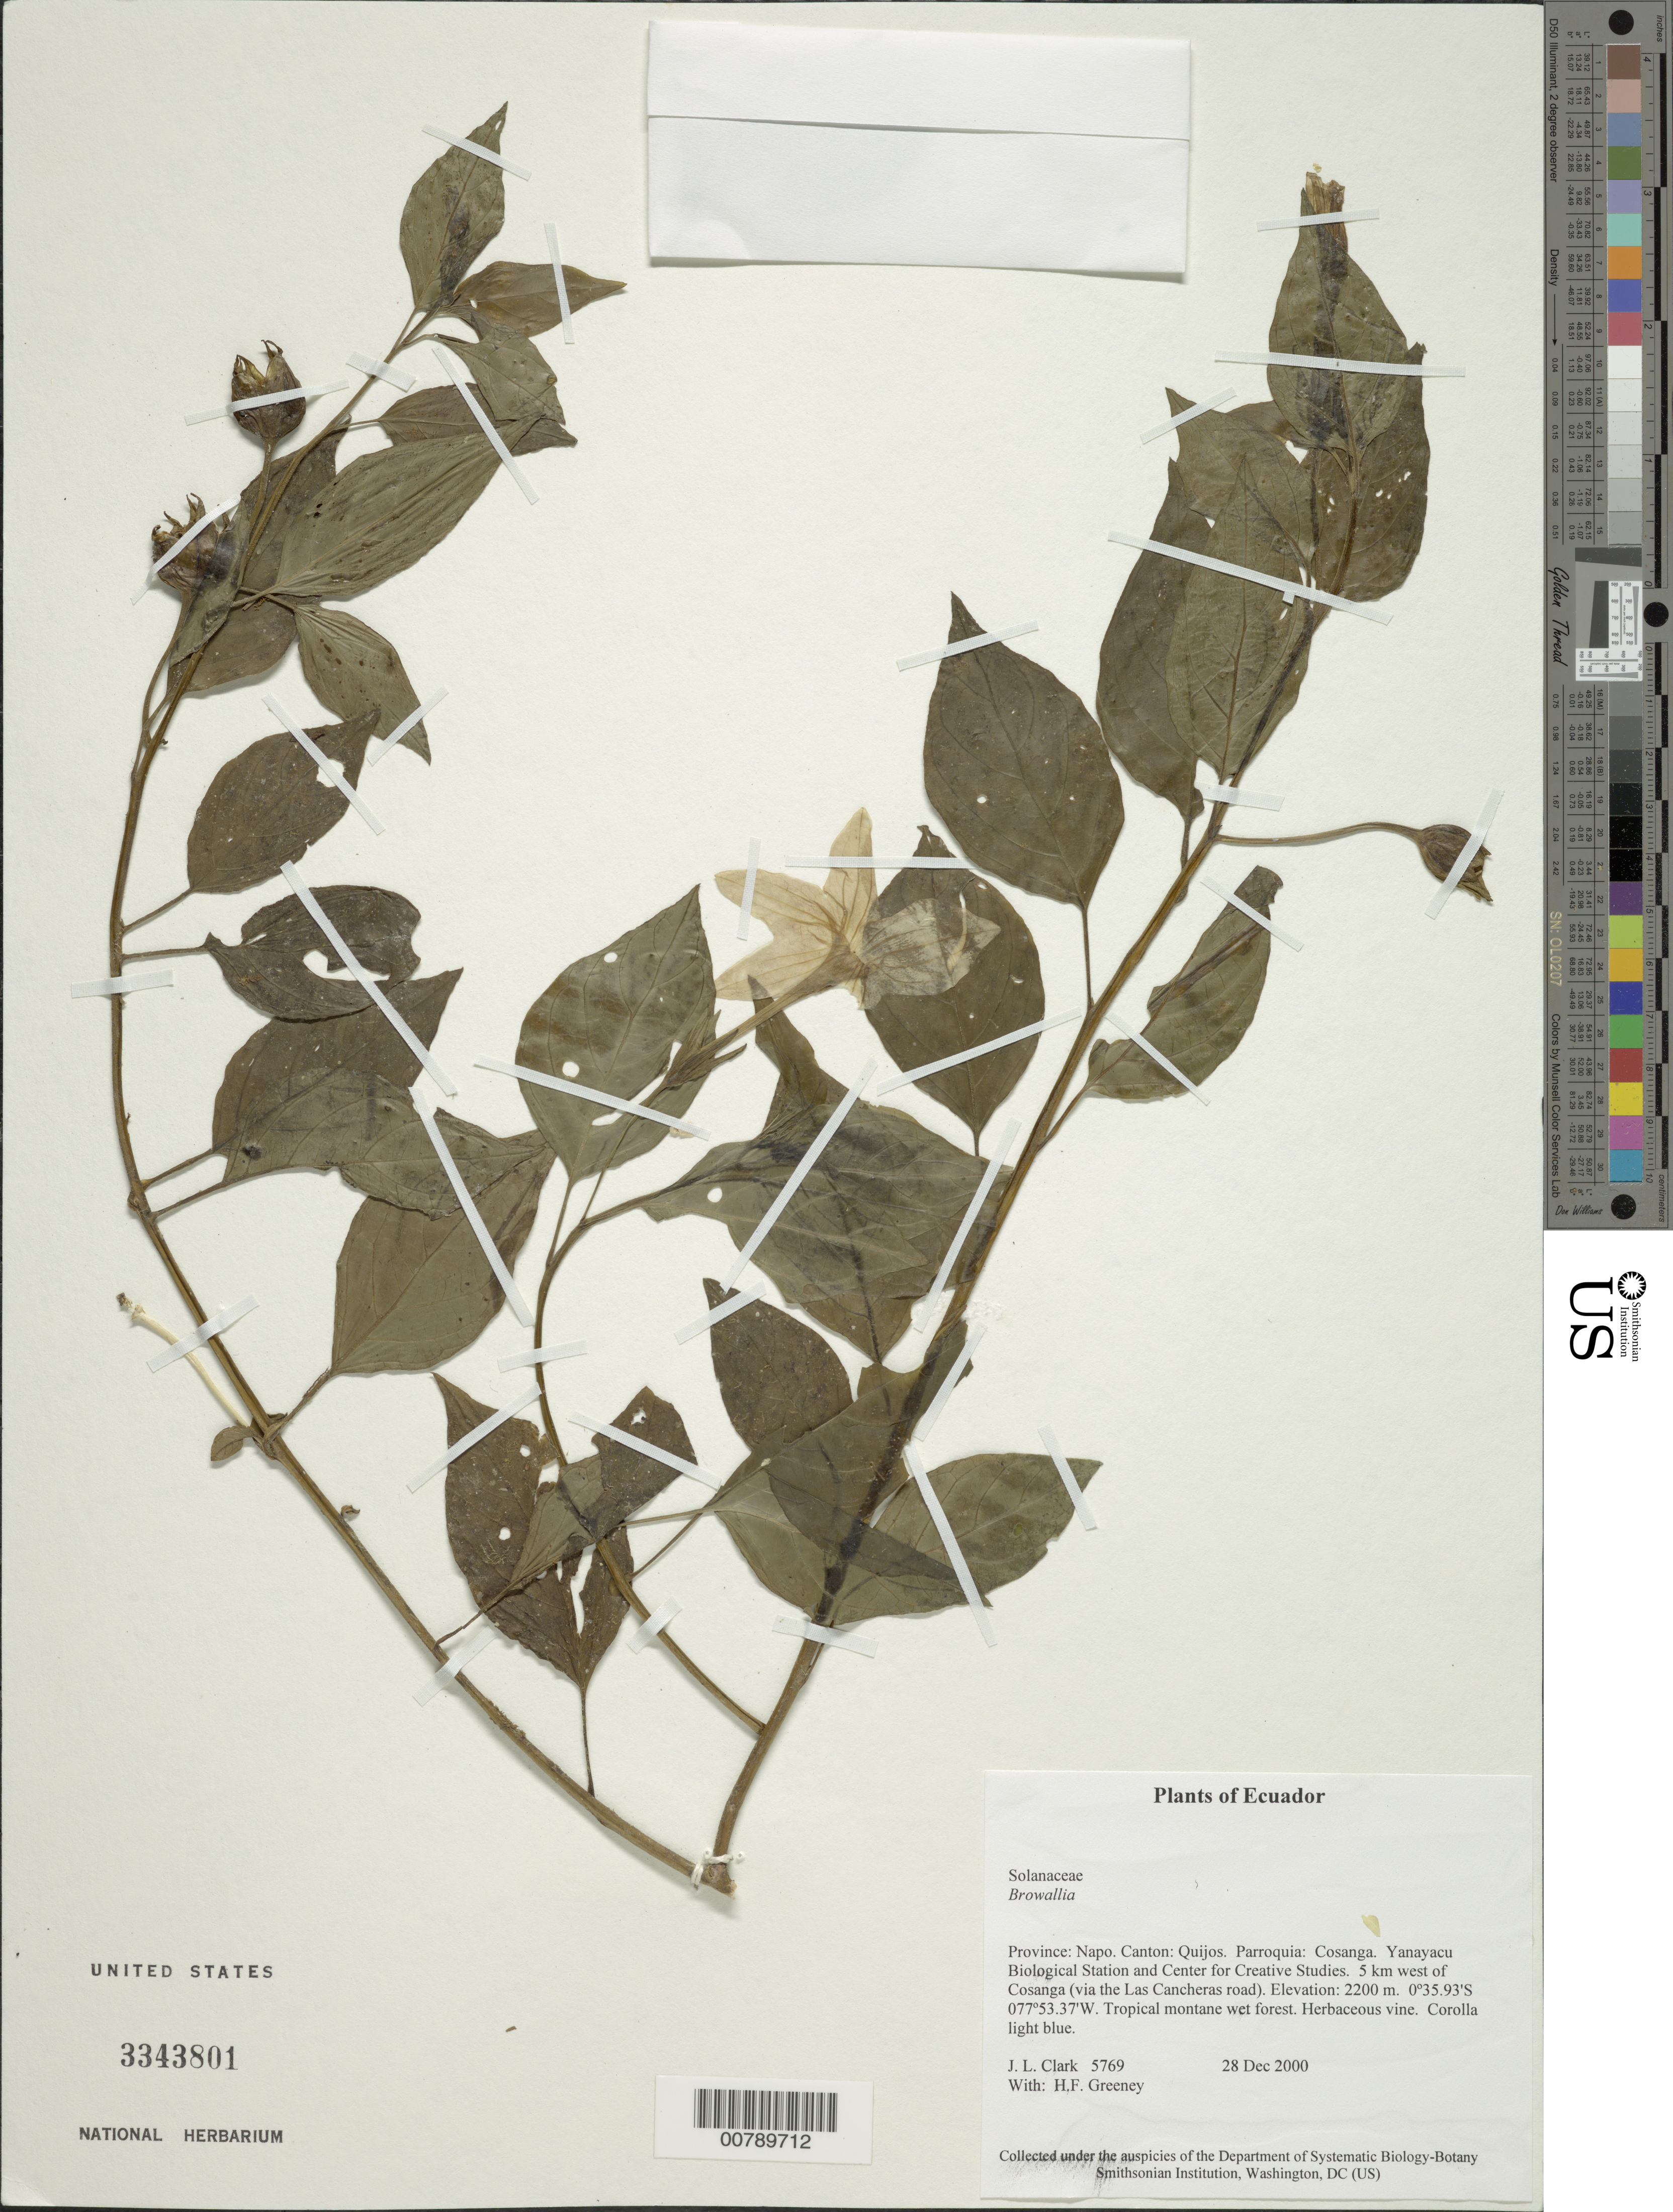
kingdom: Plantae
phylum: Tracheophyta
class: Magnoliopsida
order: Solanales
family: Solanaceae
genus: Browallia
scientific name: Browallia sp.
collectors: J. L. Clark & H. Greeney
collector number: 5769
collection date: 2000-12-28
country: Ecuador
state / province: Napo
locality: Canton; Quijos, Parroquia: Cosanga. Yanayacu Biological Station and Center for Creative Studies. 5 km west of Cosanga (via the Las Cancheras road).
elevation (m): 2200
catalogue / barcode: US 3343801